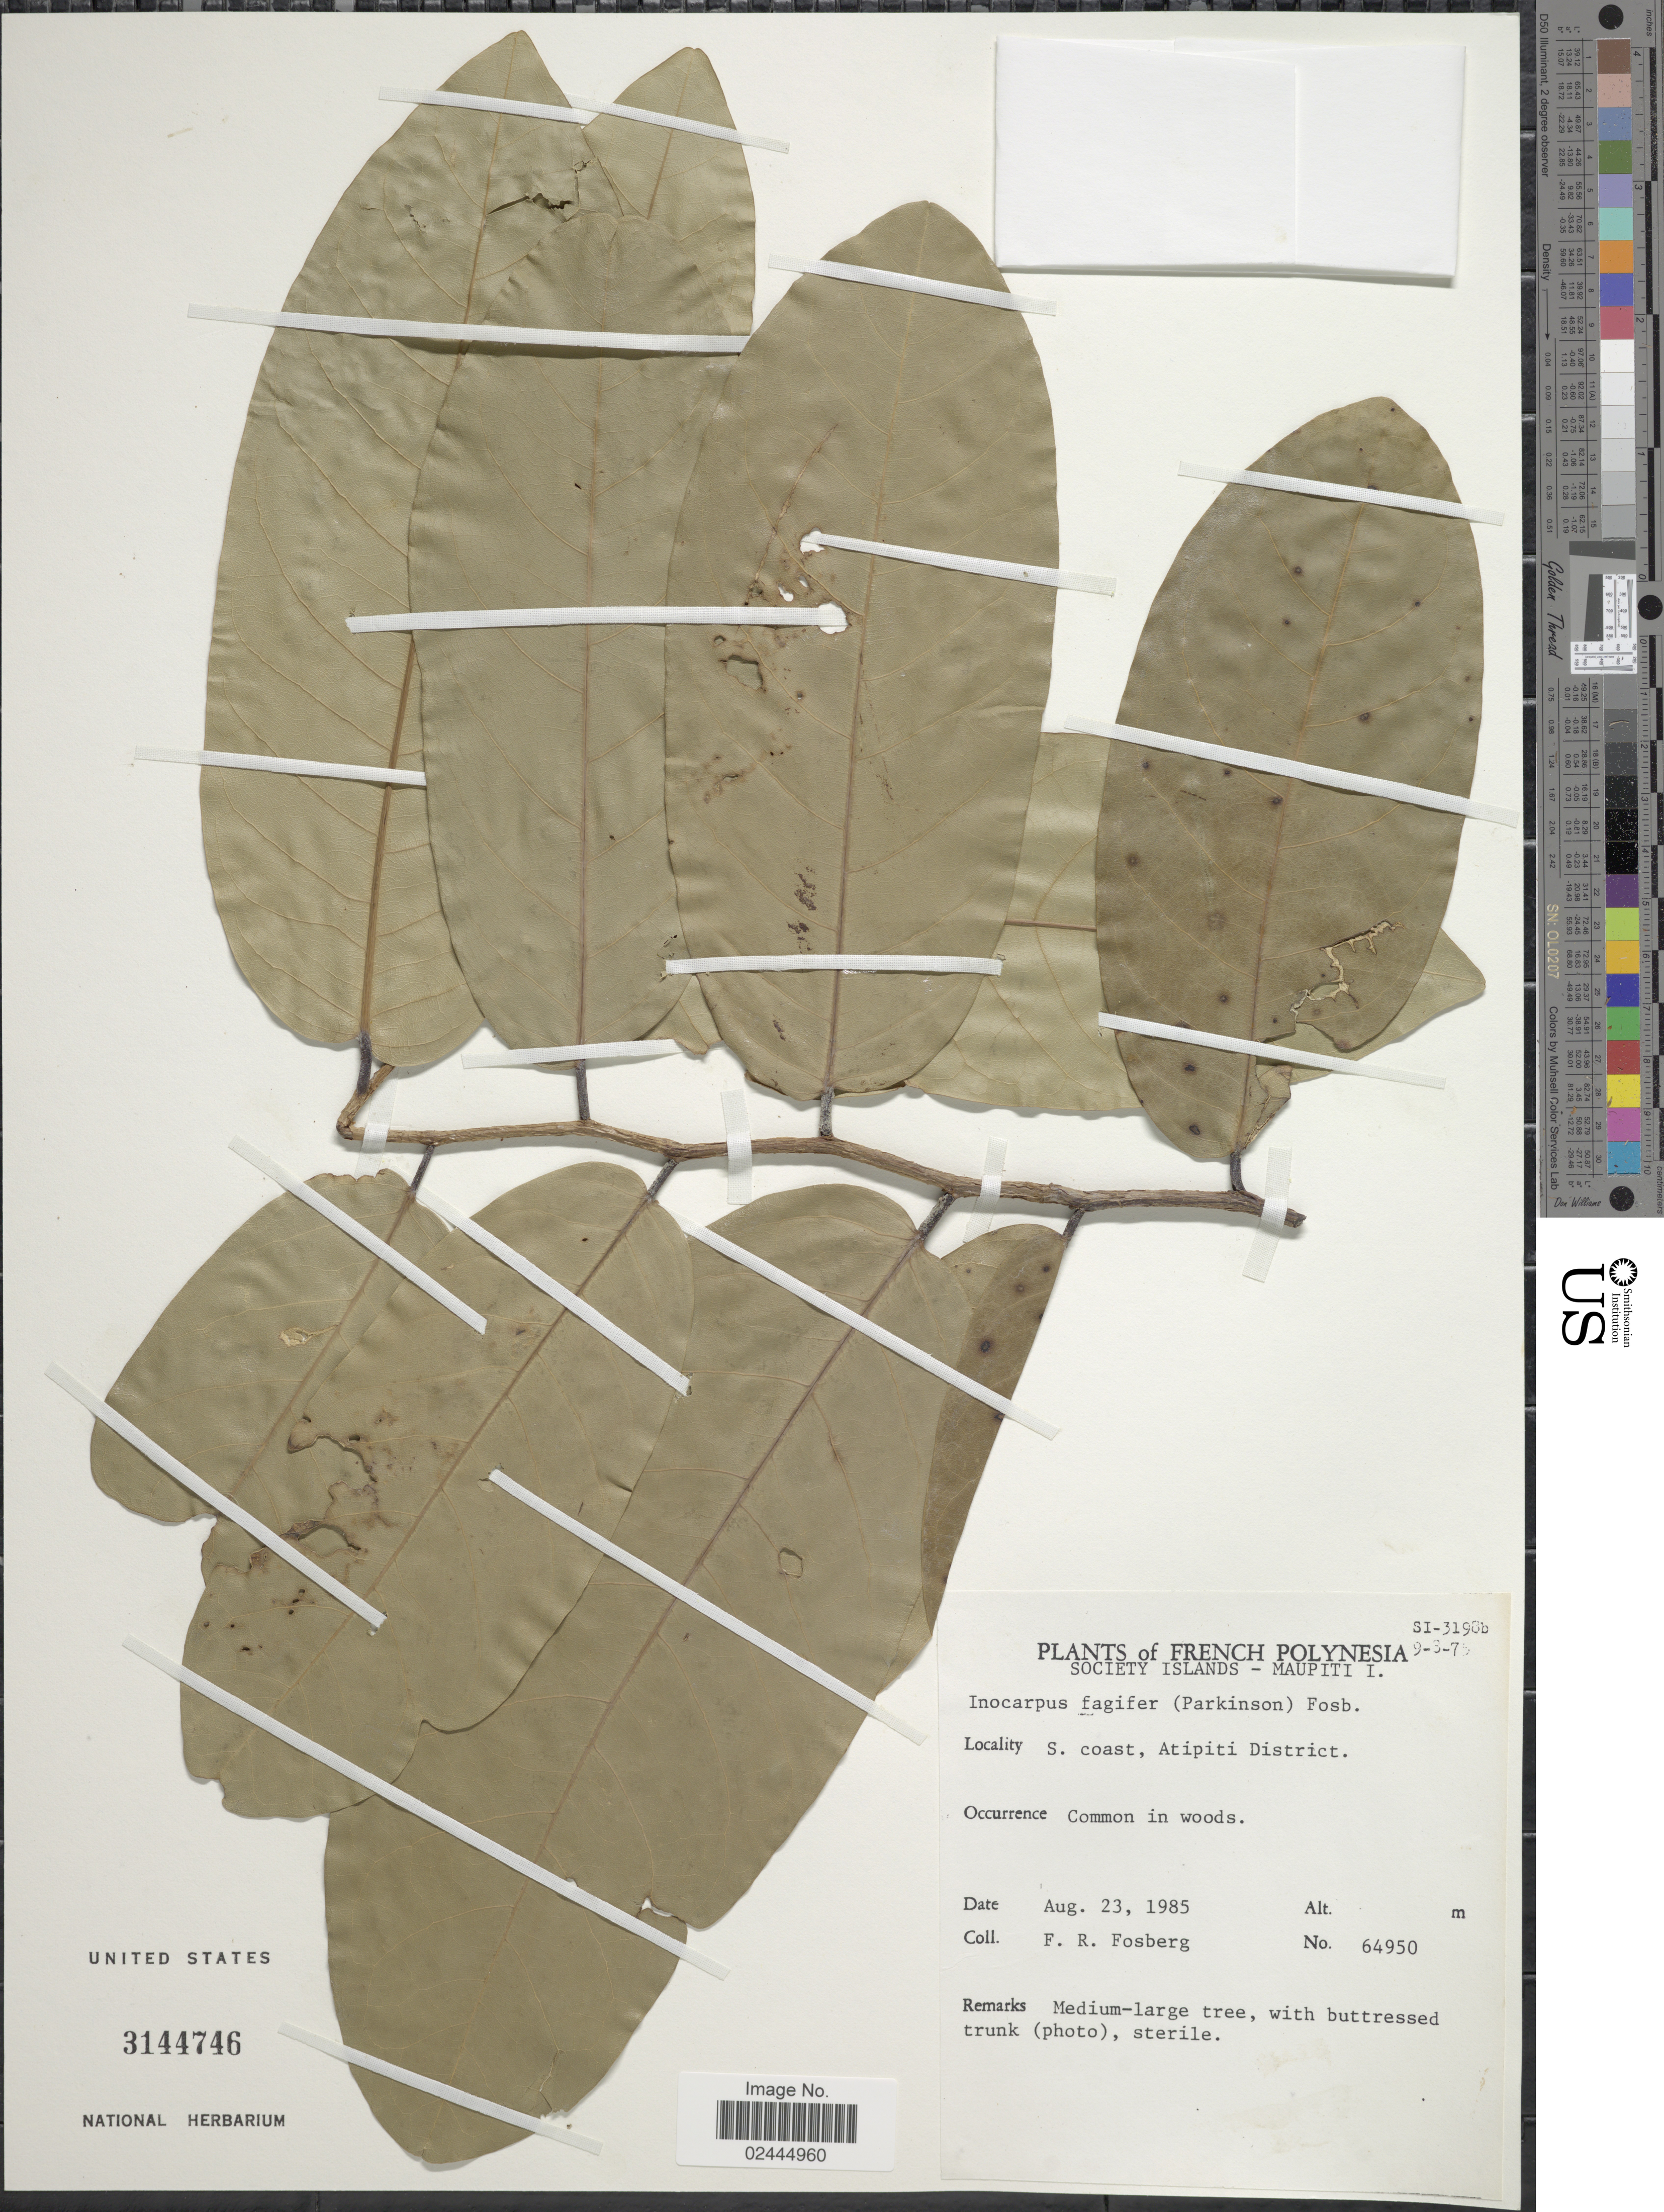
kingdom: Plantae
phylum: Tracheophyta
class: Magnoliopsida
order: Fabales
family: Fabaceae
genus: Inocarpus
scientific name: Inocarpus fagifer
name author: (Parkinson) Fosberg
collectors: F. R. Fosberg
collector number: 64950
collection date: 1985-08-23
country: French Polynesia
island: Maupiti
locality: Society Islands - Maupiti I S. coast, Atipiti District.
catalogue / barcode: US 3144746